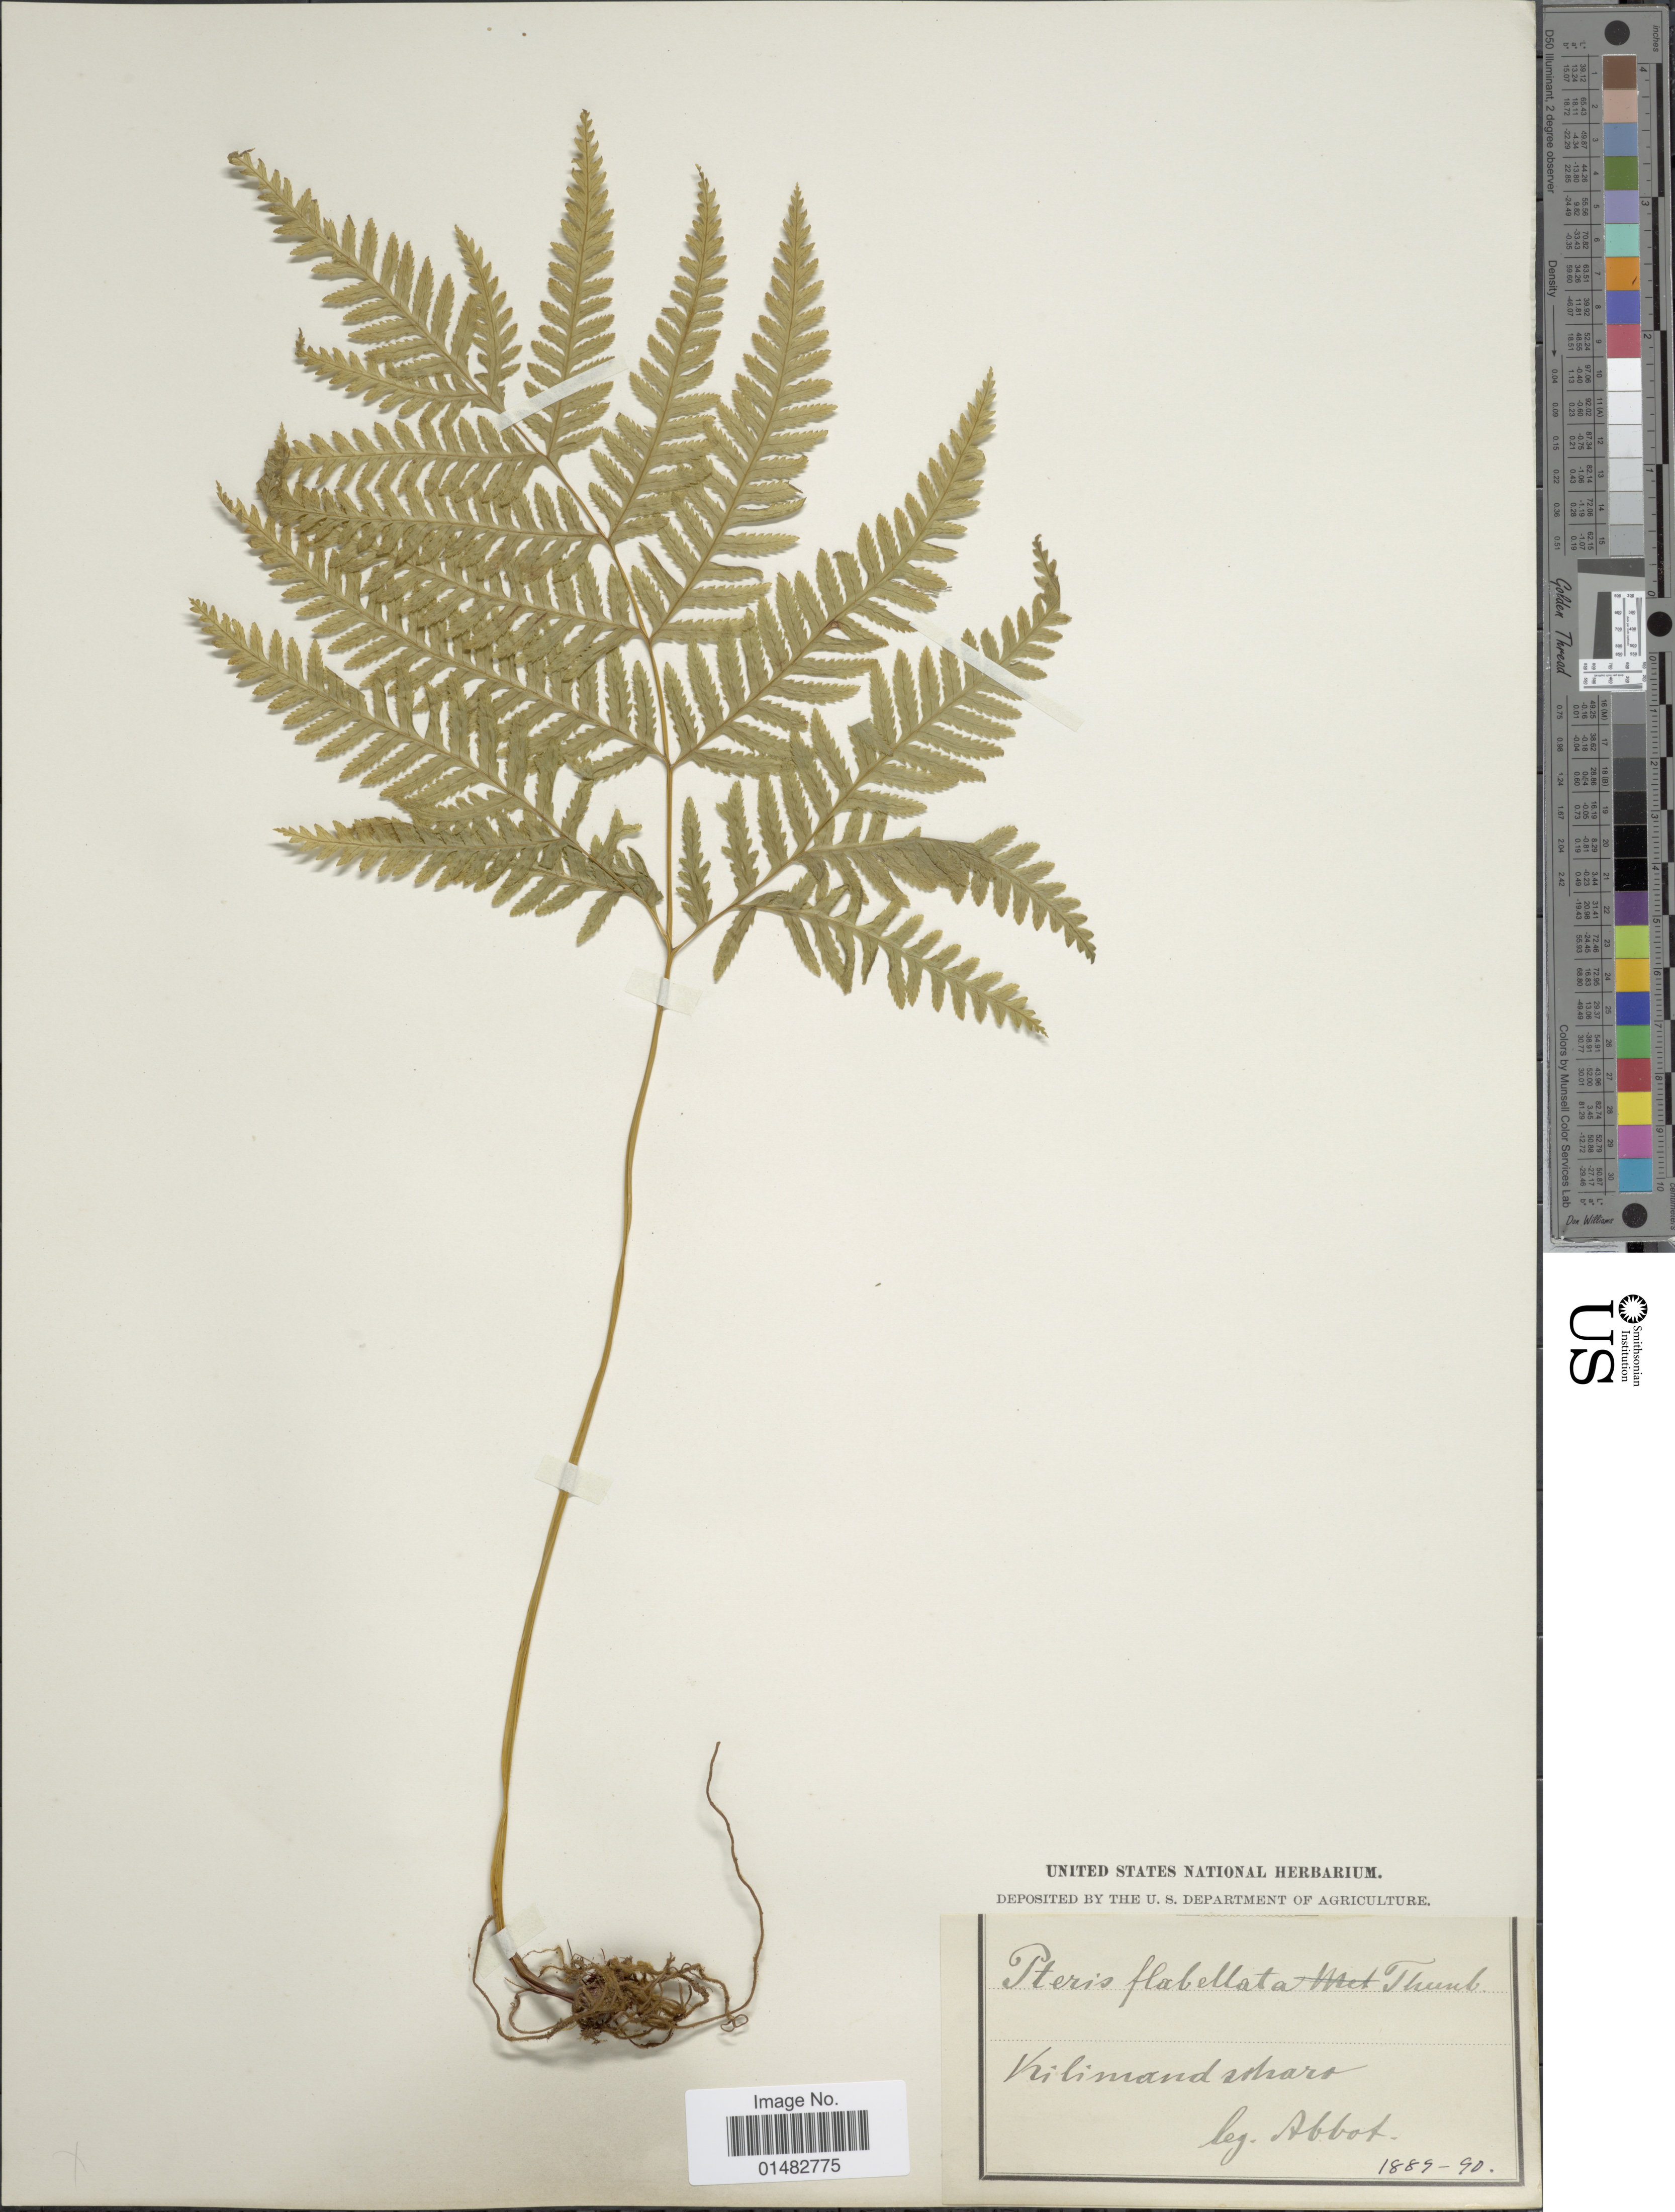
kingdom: Plantae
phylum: Tracheophyta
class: Polypodiopsida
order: Polypodiales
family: Pteridaceae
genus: Pteris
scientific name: Pteris dentata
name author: Forssk.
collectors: -- Abbot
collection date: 1889/1890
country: Tanzania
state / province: Kilimanjaro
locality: Kilimandscharo